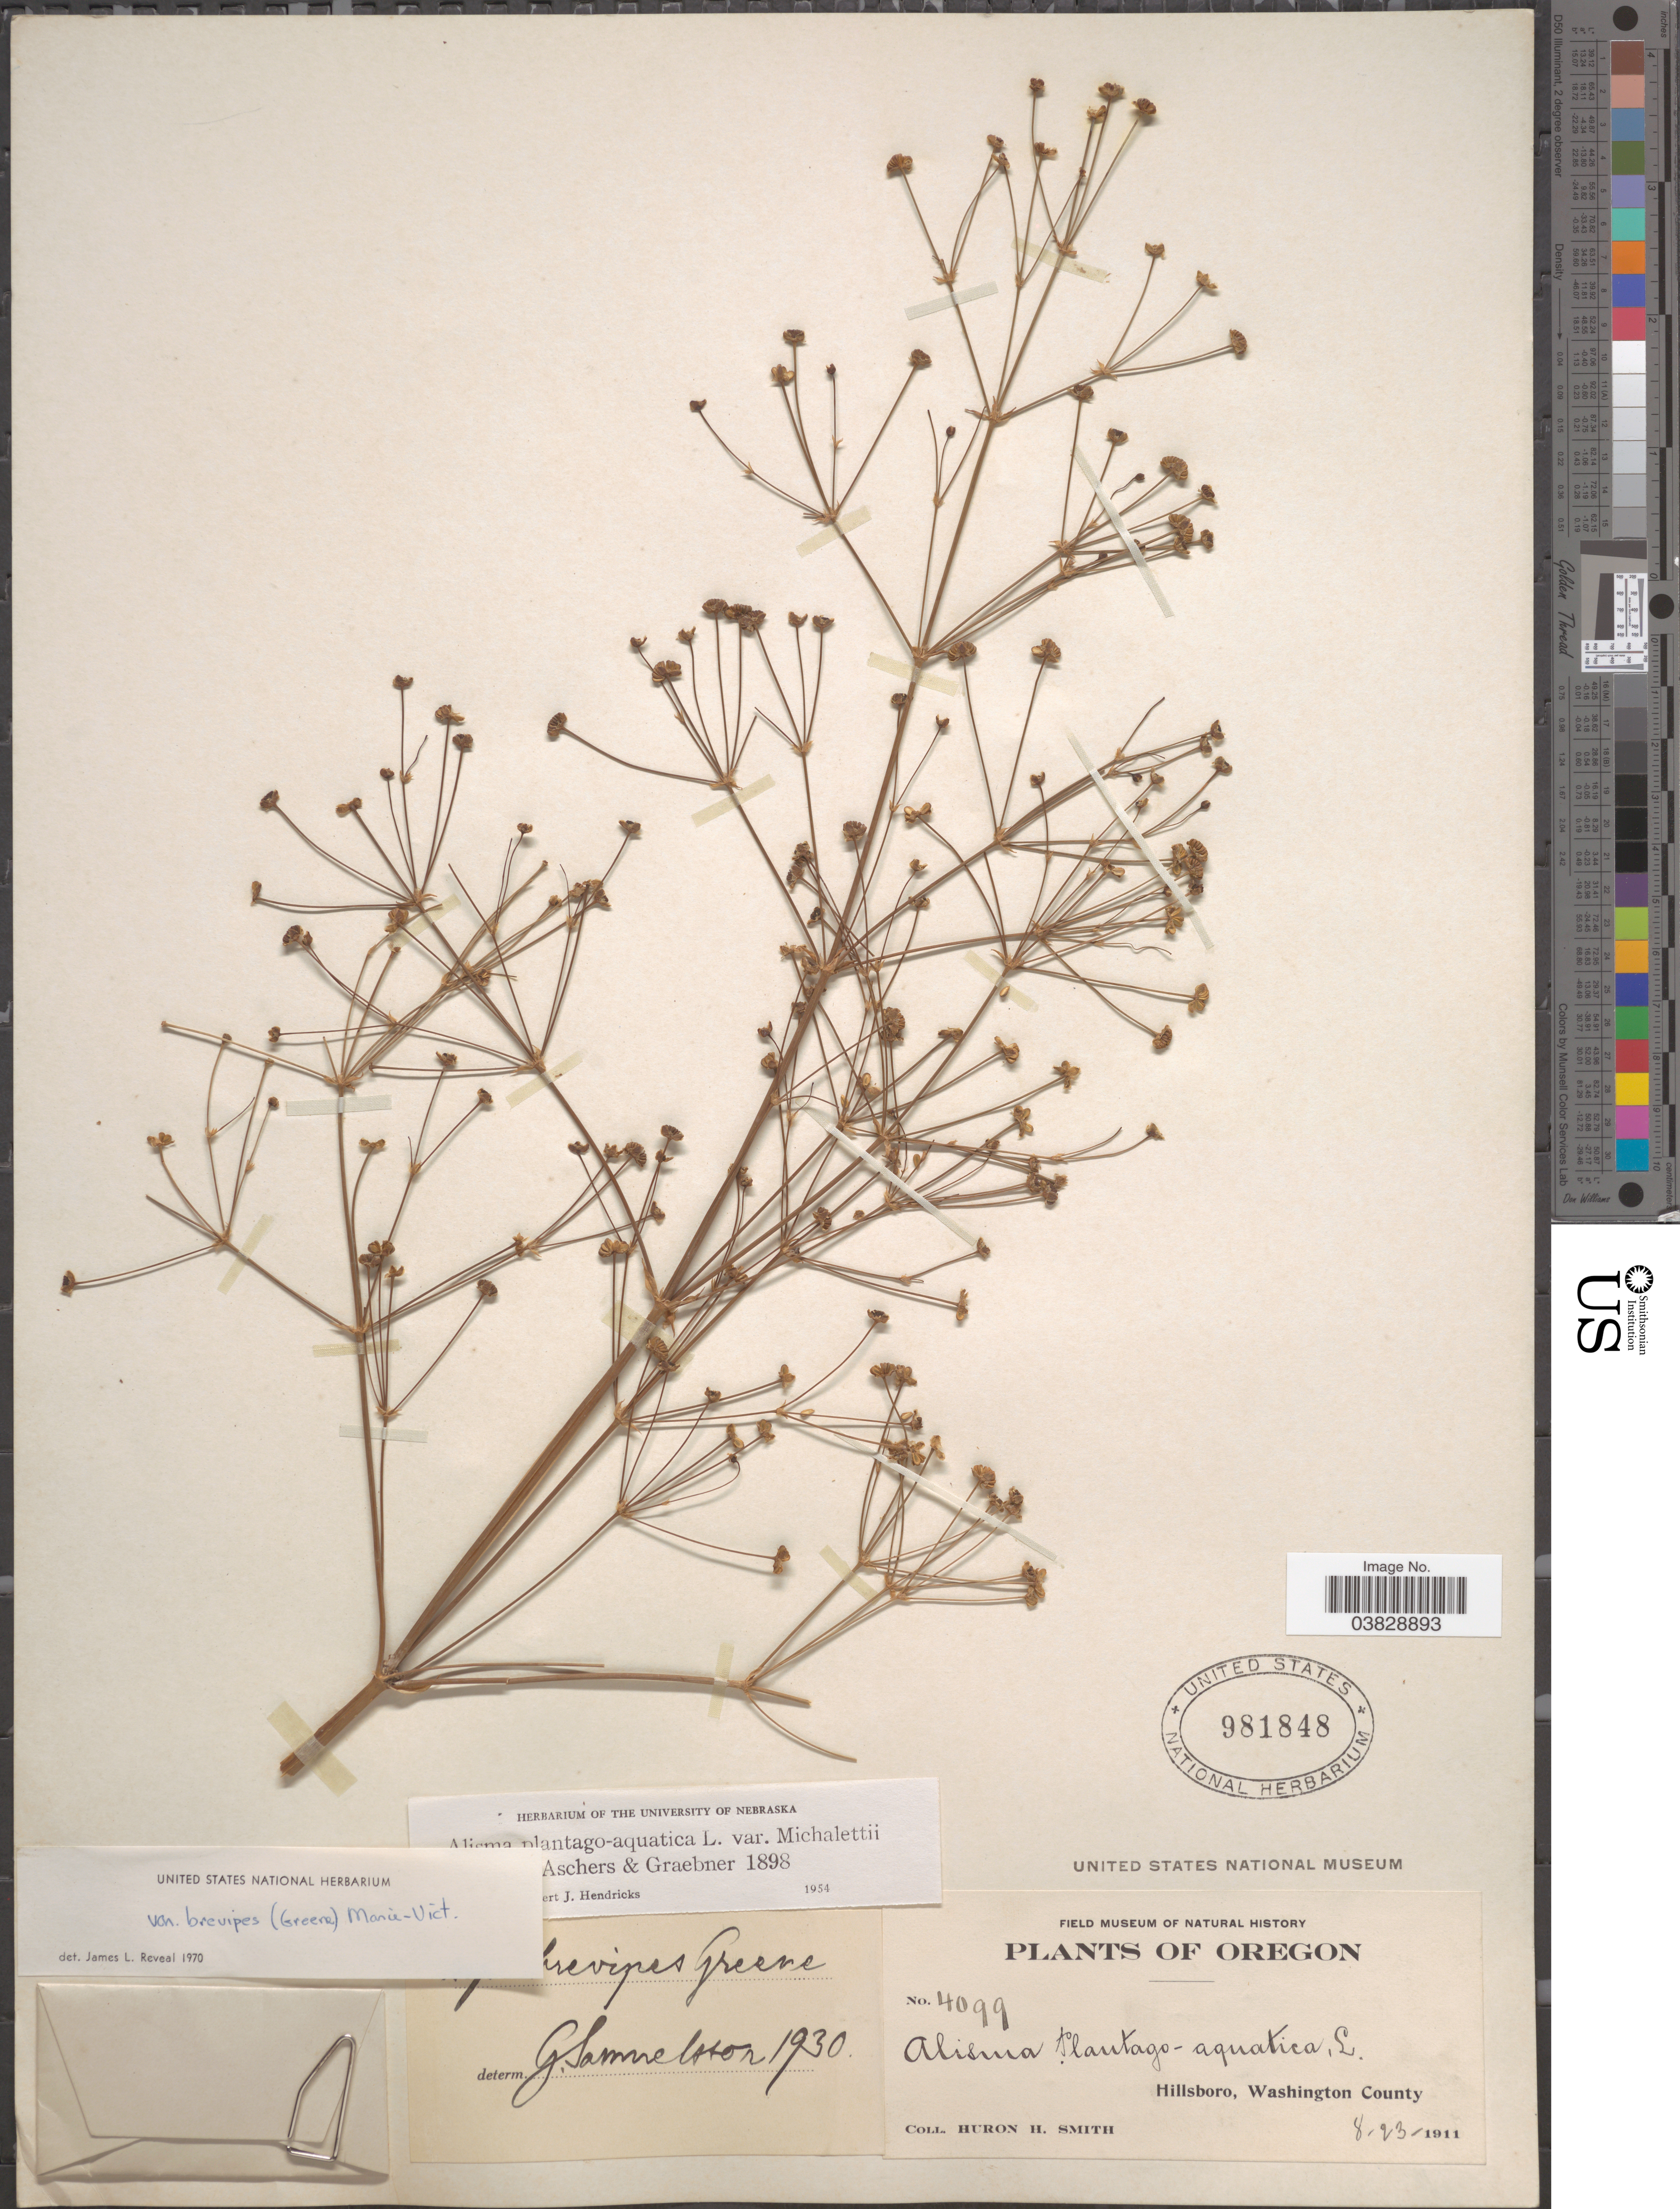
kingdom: Plantae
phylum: Tracheophyta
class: Liliopsida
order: Alismatales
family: Alismataceae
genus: Alisma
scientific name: Alisma plantago-aquatica var. brevipes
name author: (Greene) Vict.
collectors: Huron H. Smith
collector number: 4099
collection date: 1911-08-23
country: United States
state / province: Oregon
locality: Hillsboro, Washington County.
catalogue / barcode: US 981848